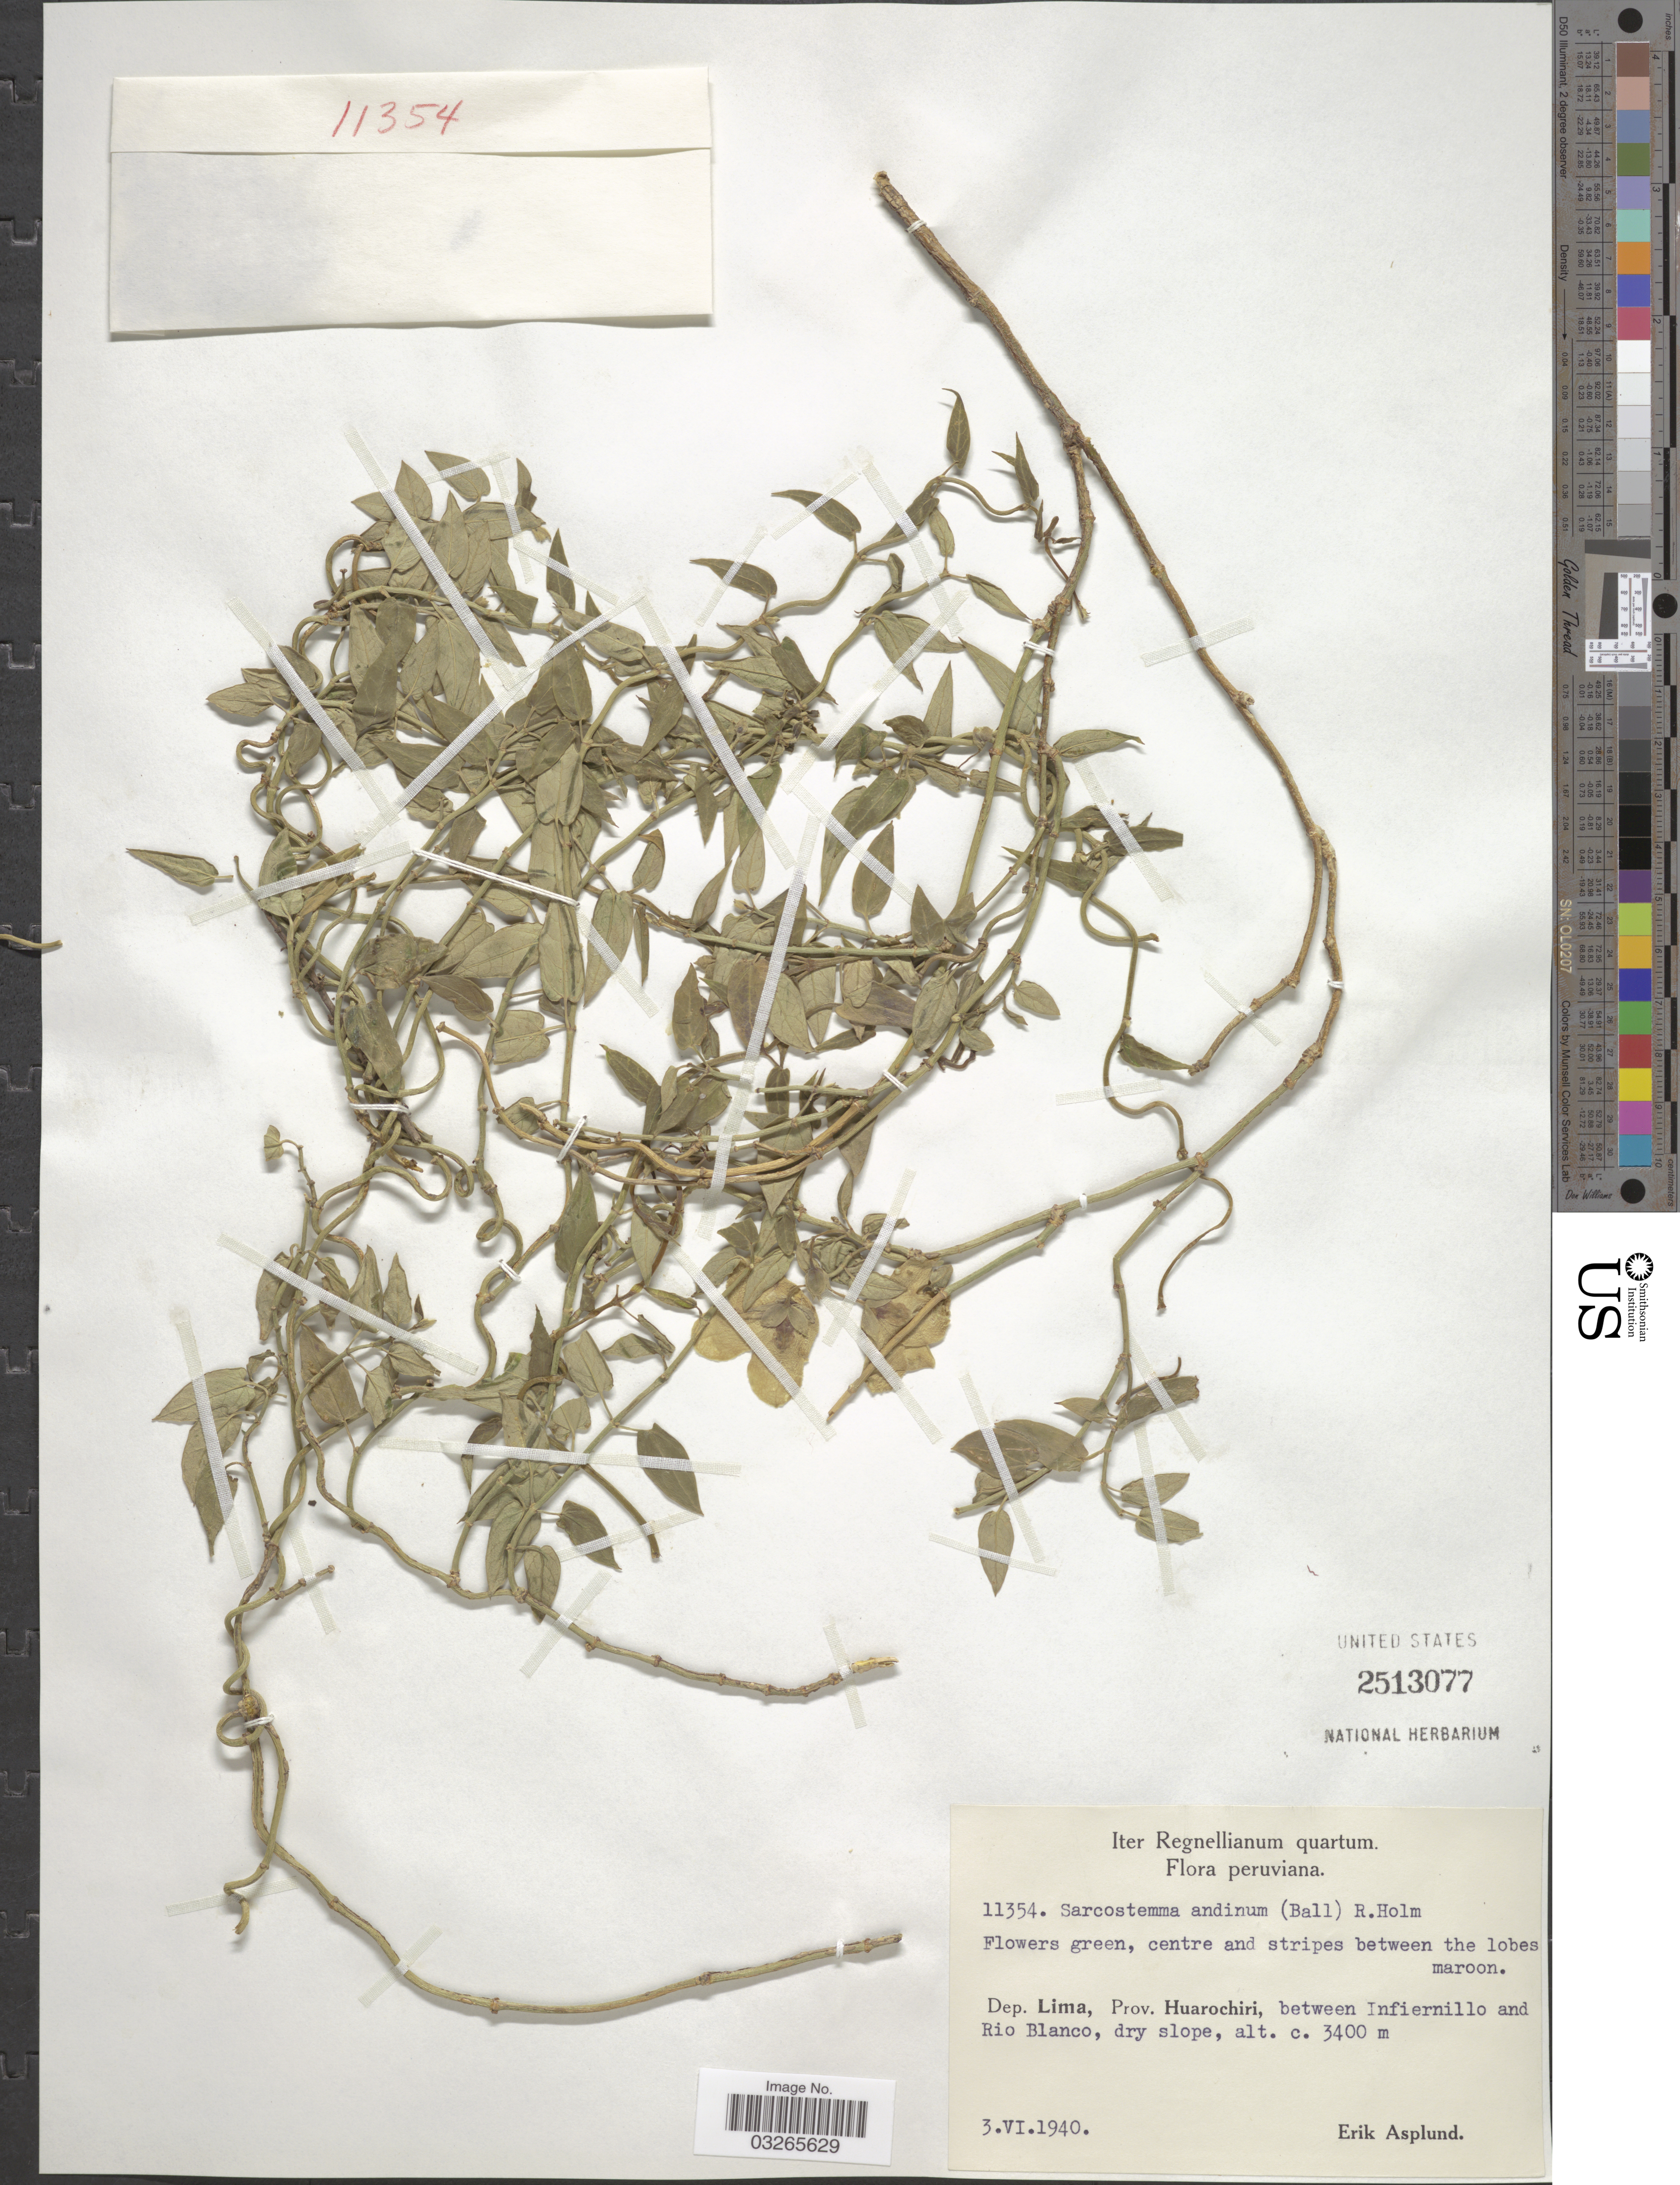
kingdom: Plantae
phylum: Tracheophyta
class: Magnoliopsida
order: Gentianales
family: Apocynaceae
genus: Sarcostemma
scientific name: Sarcostemma andinum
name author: (Ball) R.W. Holm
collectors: E. Asplund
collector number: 11354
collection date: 1940-06-03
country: Peru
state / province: Lima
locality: Dep. Lima, Prov. Huarochiri, between Infiernillo and Rio Blanco, dry slope.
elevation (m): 3400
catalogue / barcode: US 2513077